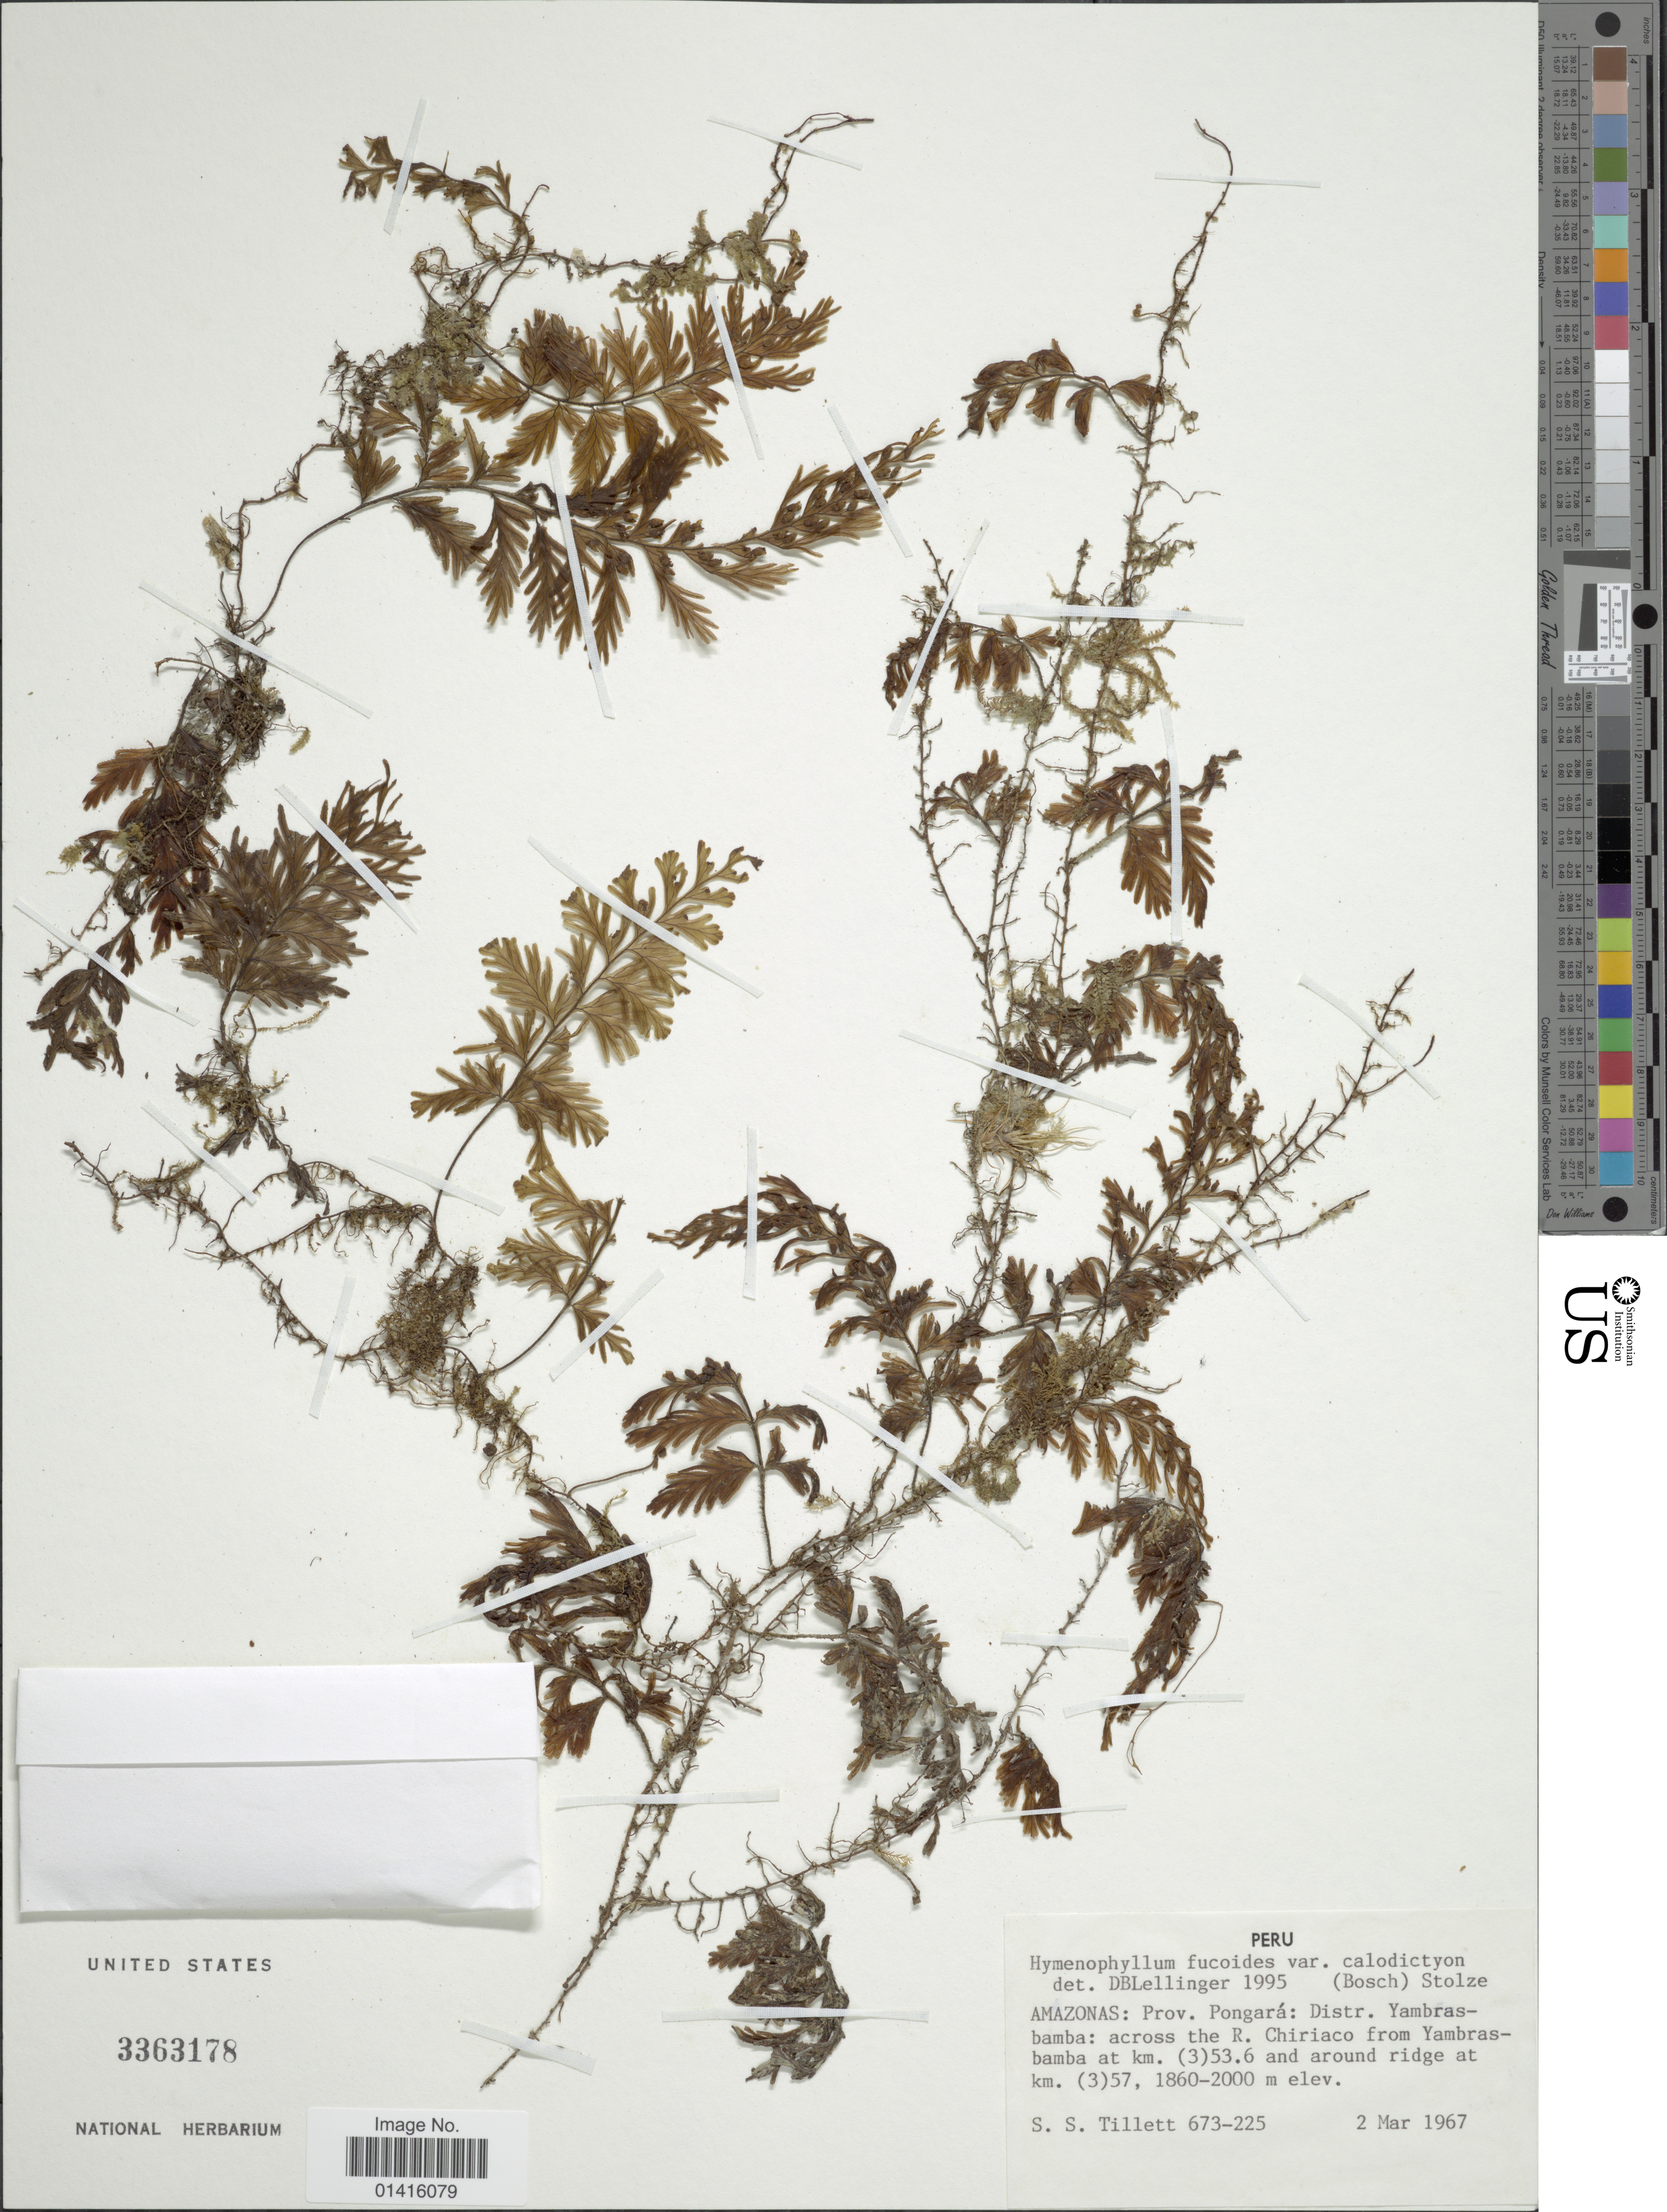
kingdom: Plantae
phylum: Tracheophyta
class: Polypodiopsida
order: Hymenophyllales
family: Hymenophyllaceae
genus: Hymenophyllum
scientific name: Hymenophyllum fucoides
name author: (Sw.) Sw.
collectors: S. S. Tillett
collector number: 673-225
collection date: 1967-03-02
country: Peru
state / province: Amazonas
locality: Amazonas: Prov. Pongará: distr. Yambrasbamba: across the R. Chiriaco from Yambrasbamba at km (3) 53.6 and around ridge at km (3) 57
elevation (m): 1860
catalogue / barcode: US 3363178